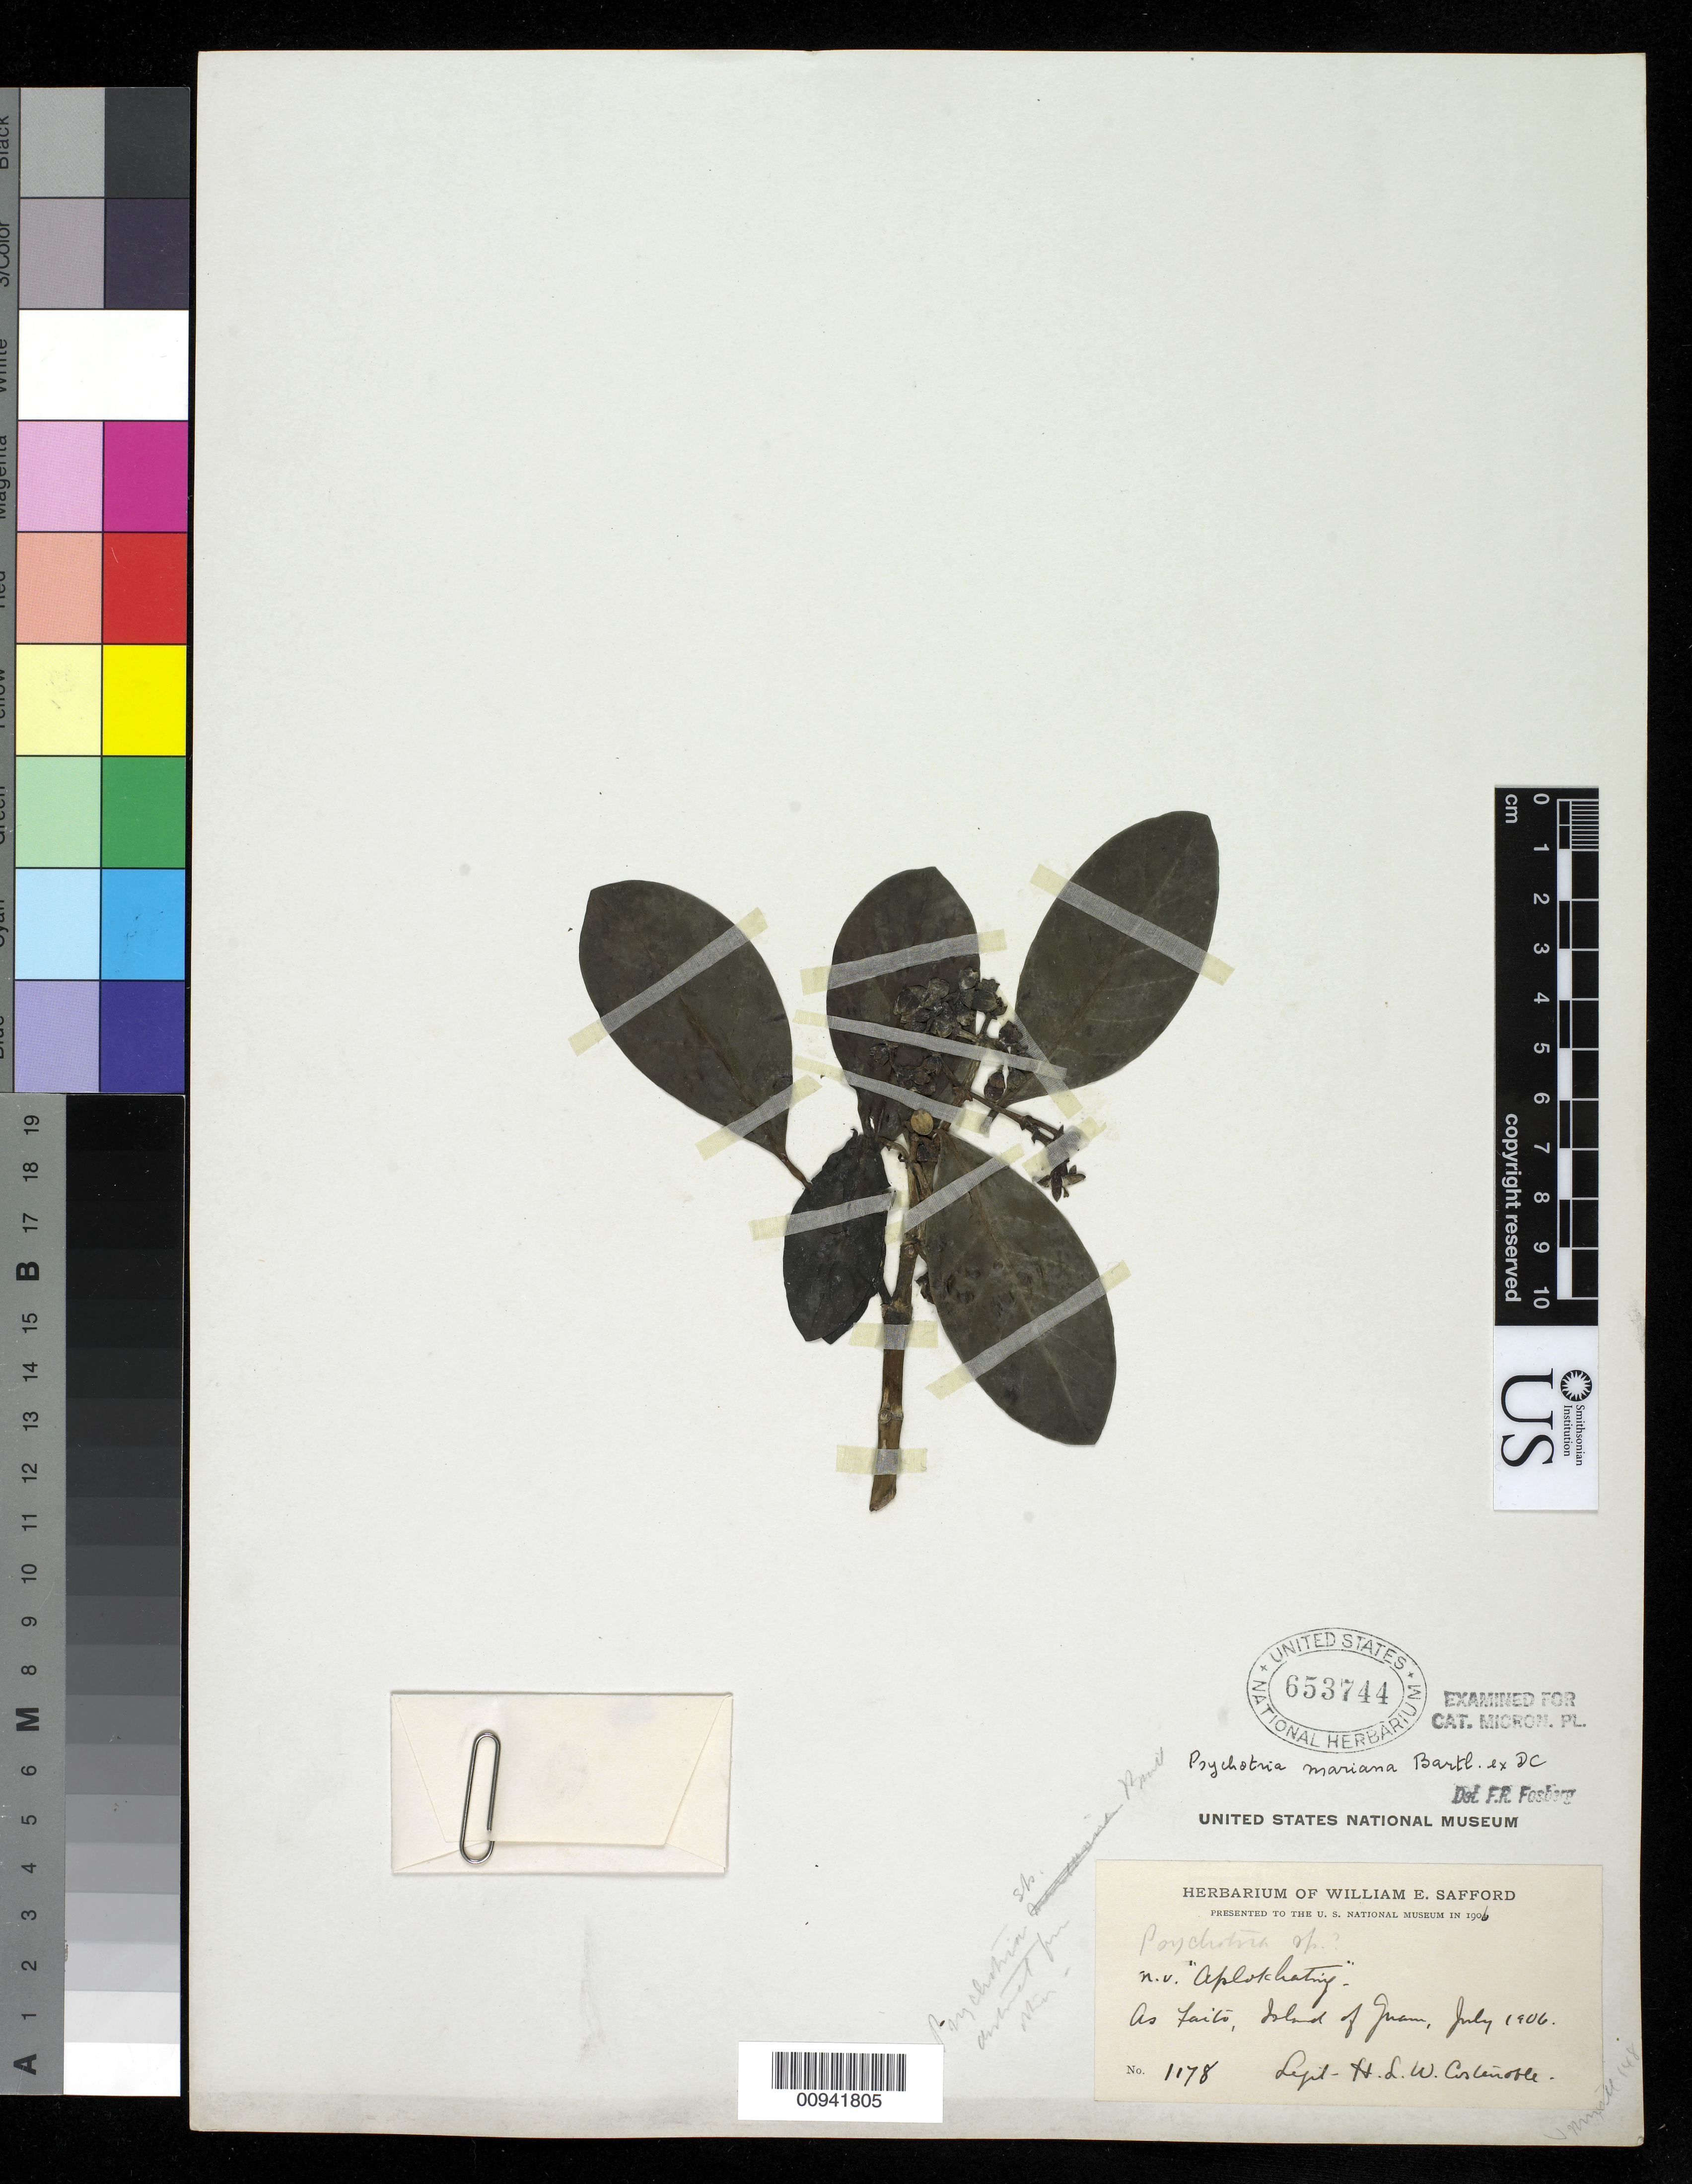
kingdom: Plantae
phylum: Tracheophyta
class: Magnoliopsida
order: Gentianales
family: Rubiaceae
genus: Psychotria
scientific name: Psychotria mariana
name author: Bartl. ex DC.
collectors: H. Costenoble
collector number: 1178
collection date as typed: Jul 1906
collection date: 1906-07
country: Guam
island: Guam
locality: As Faito.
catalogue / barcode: US 653744